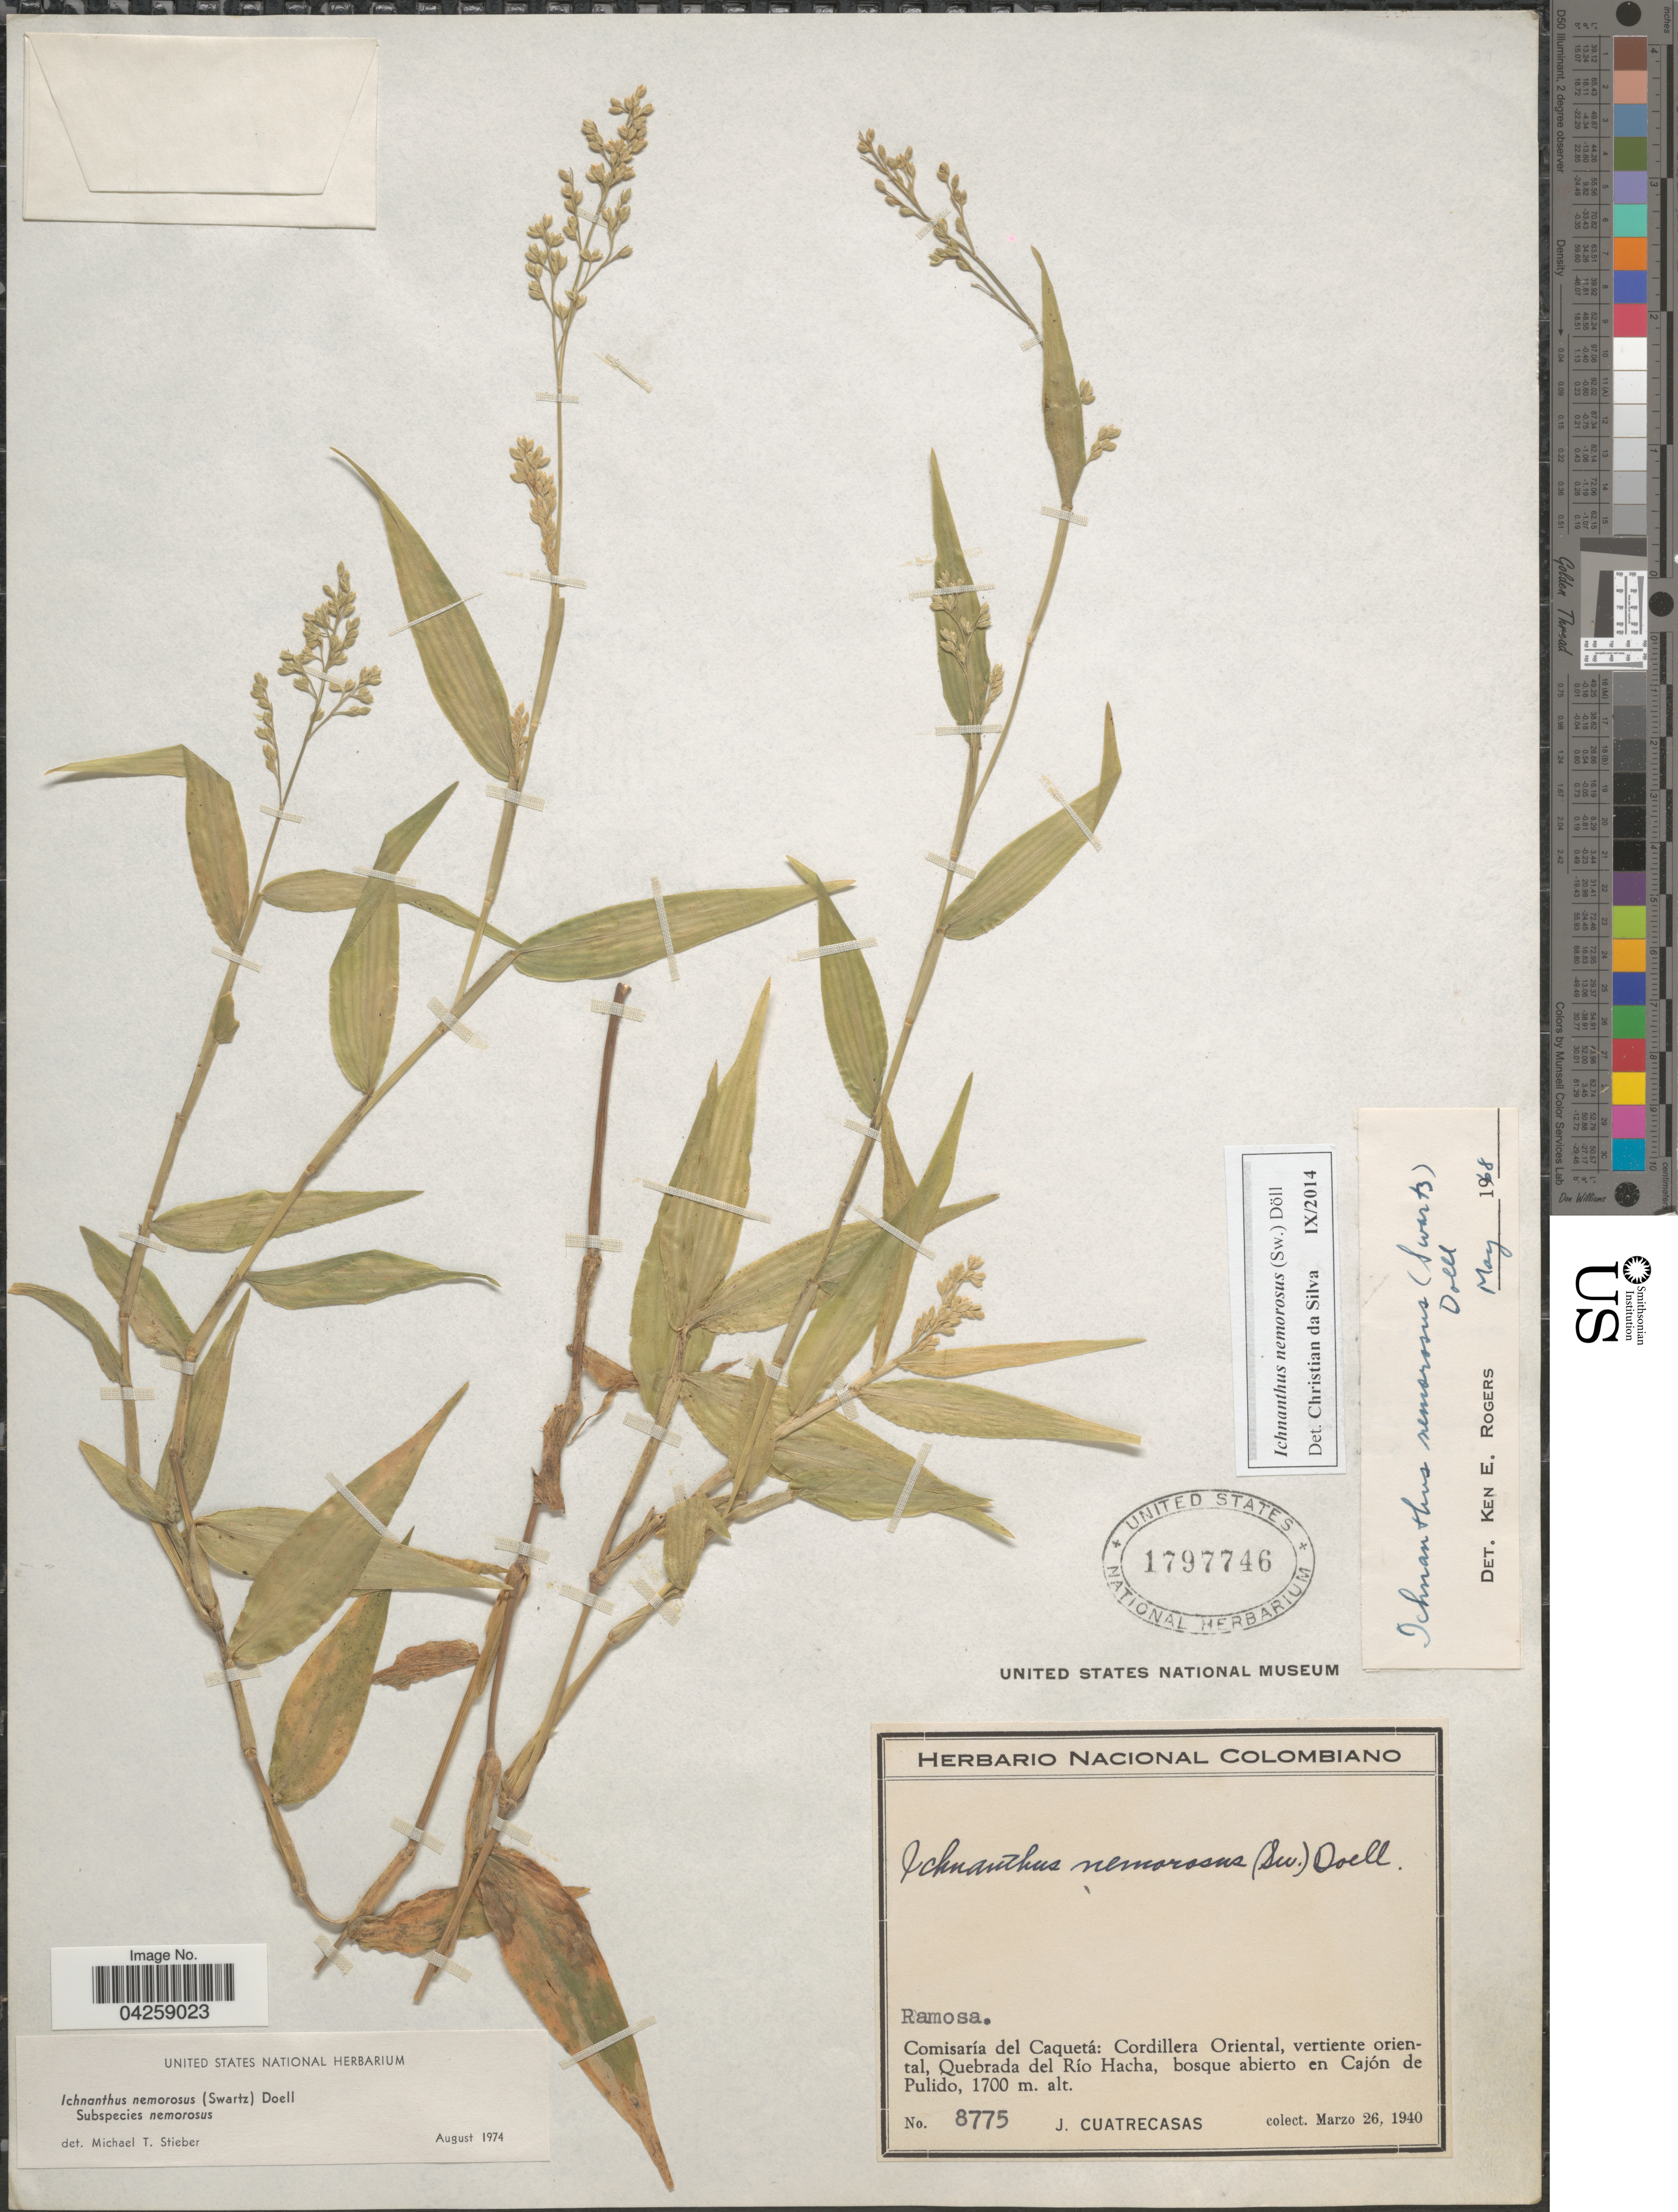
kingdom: Plantae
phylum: Tracheophyta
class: Liliopsida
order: Poales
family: Poaceae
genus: Ichnanthus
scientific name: Ichnanthus nemorosus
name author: (Sw.) Döll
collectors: J. Cuatrecasas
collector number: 8775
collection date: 1940-03-26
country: Colombia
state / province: Caquetá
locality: Comisaría del Caquetá: Cordillera Oriental, vertiente oriental, Quebrada del Río Hacha, bosque abierto en Cajón de Pulido.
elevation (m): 1700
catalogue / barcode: US 1797746